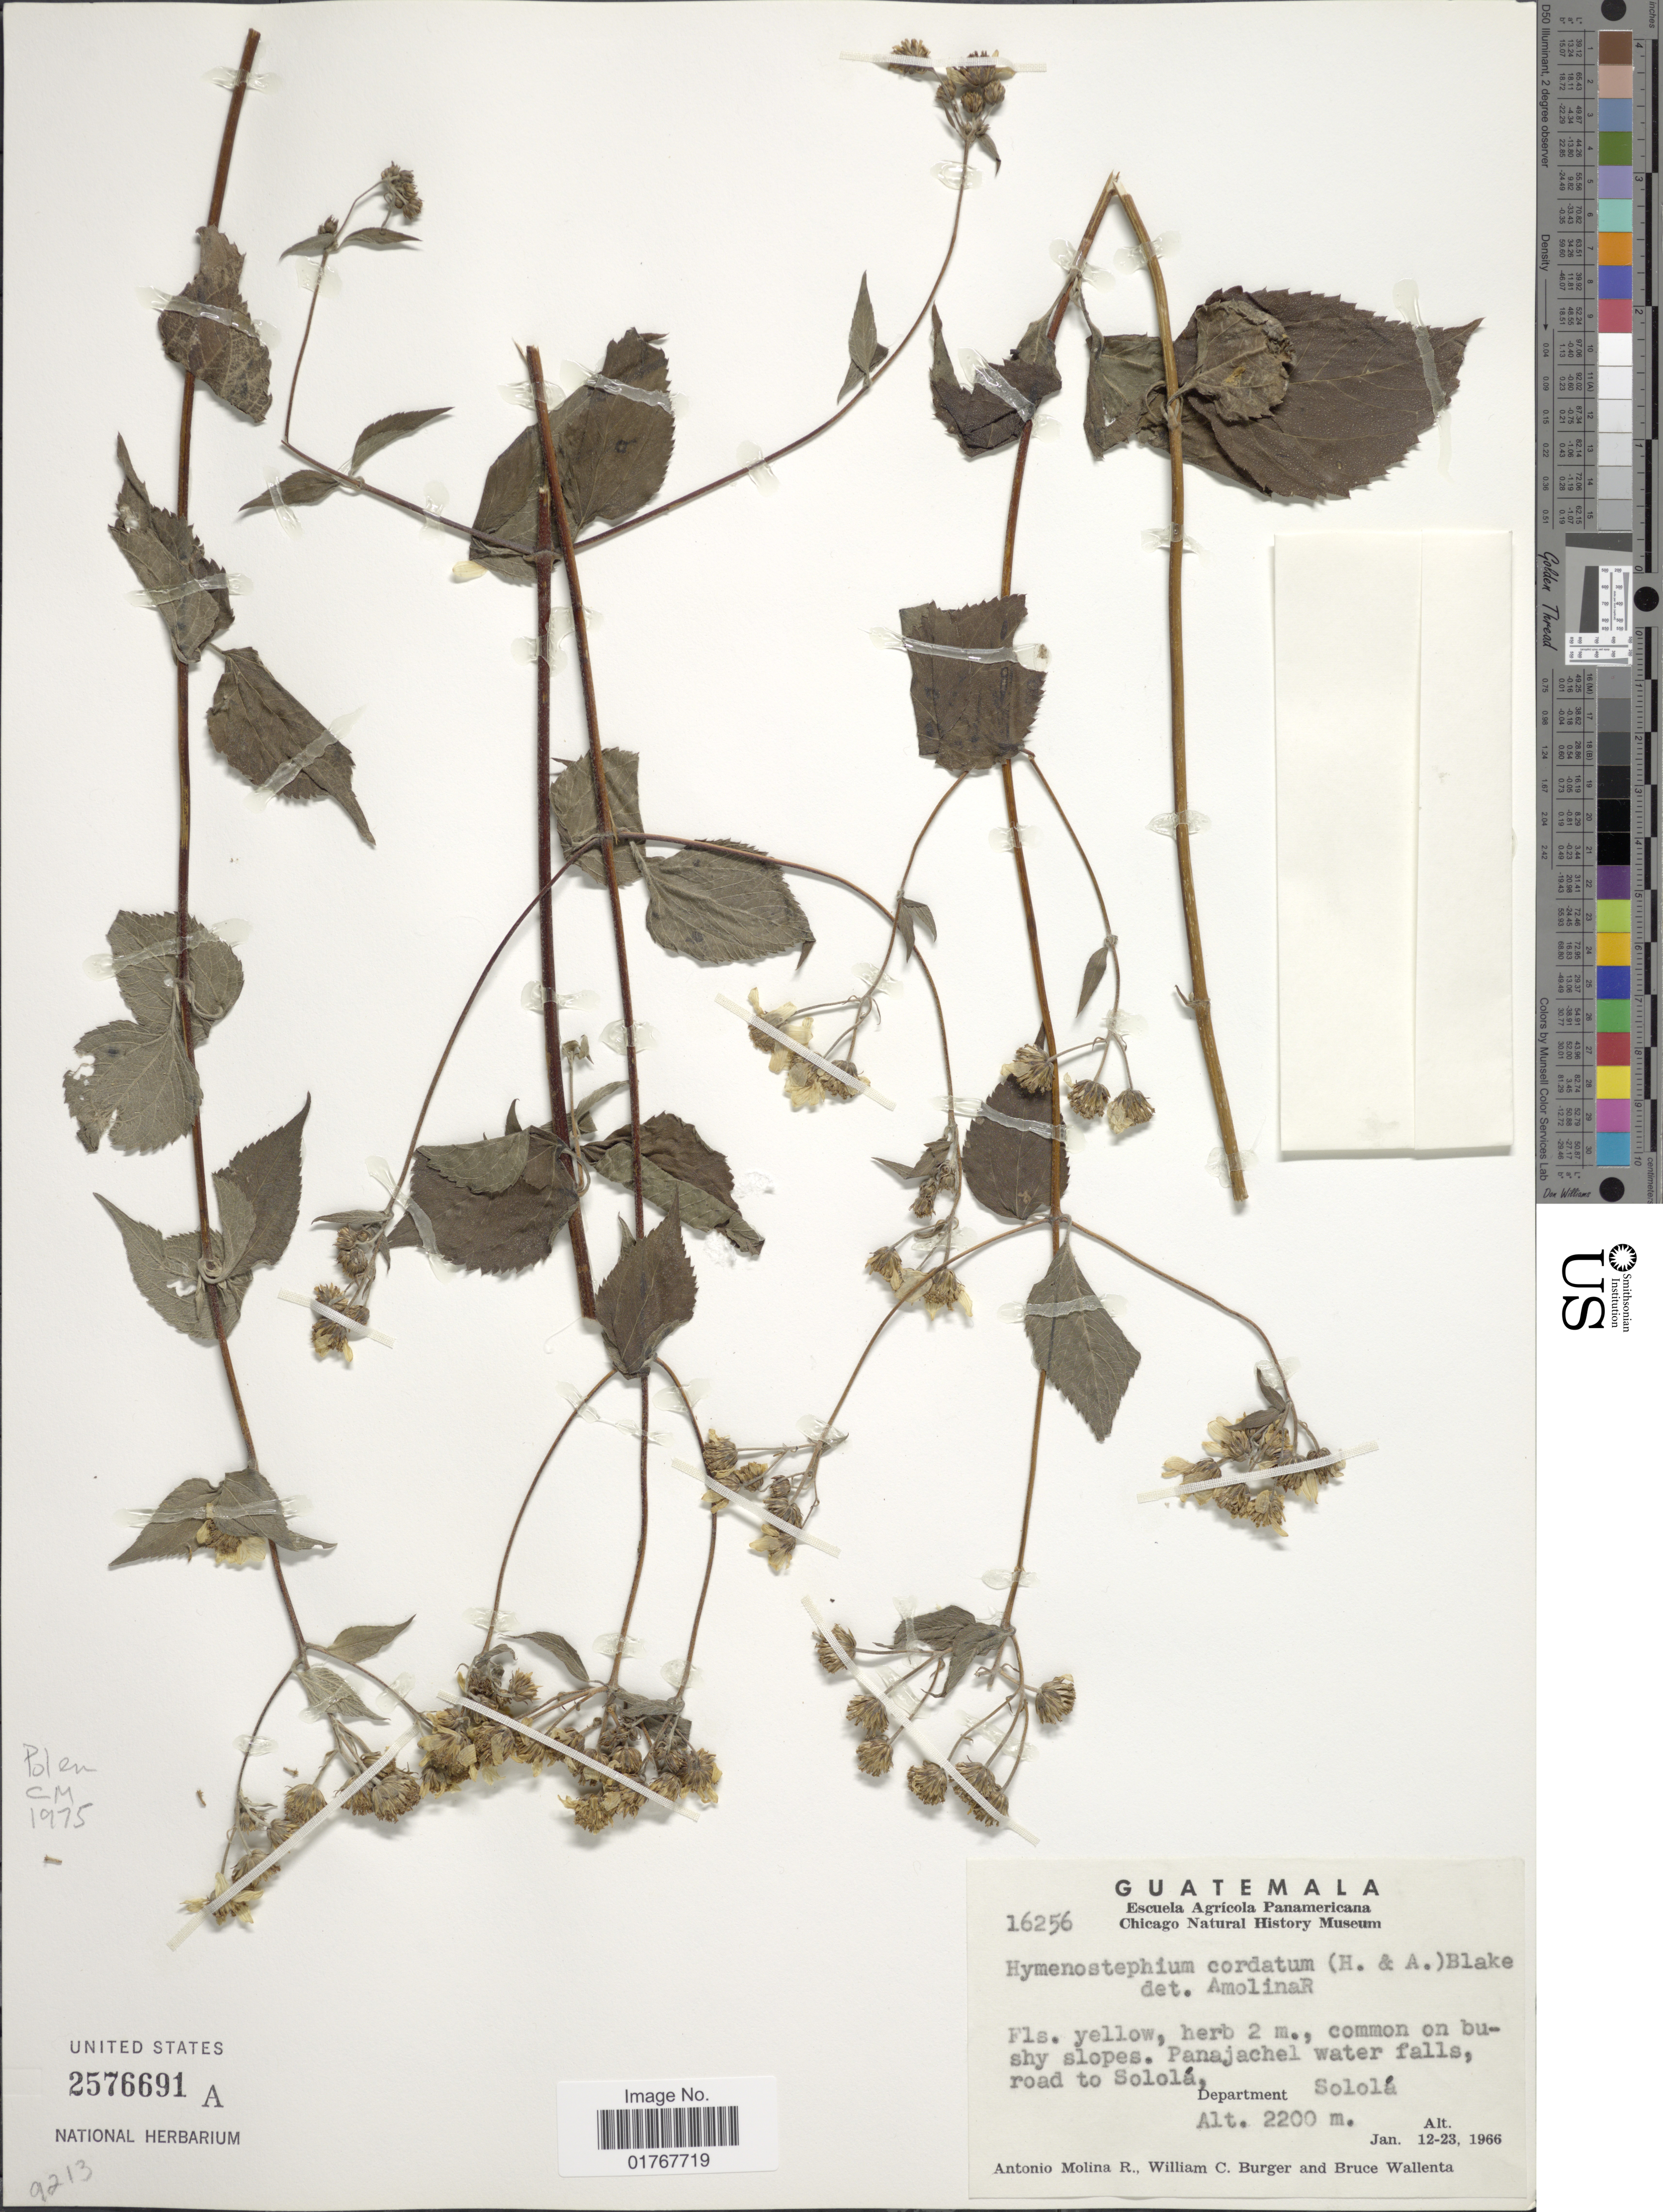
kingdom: Plantae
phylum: Tracheophyta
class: Magnoliopsida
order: Asterales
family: Asteraceae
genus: Viguiera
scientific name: Viguiera cordata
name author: (Hook. & Arn.) D'Arcy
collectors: A. Molina R., W. Burger & B. Wallenta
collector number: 16256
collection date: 1966-01-12/1966-01-23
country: Guatemala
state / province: Sololá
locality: Panajachel water falls, road to Sololá, Department of Sololá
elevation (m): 2200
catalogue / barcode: US 2576691A